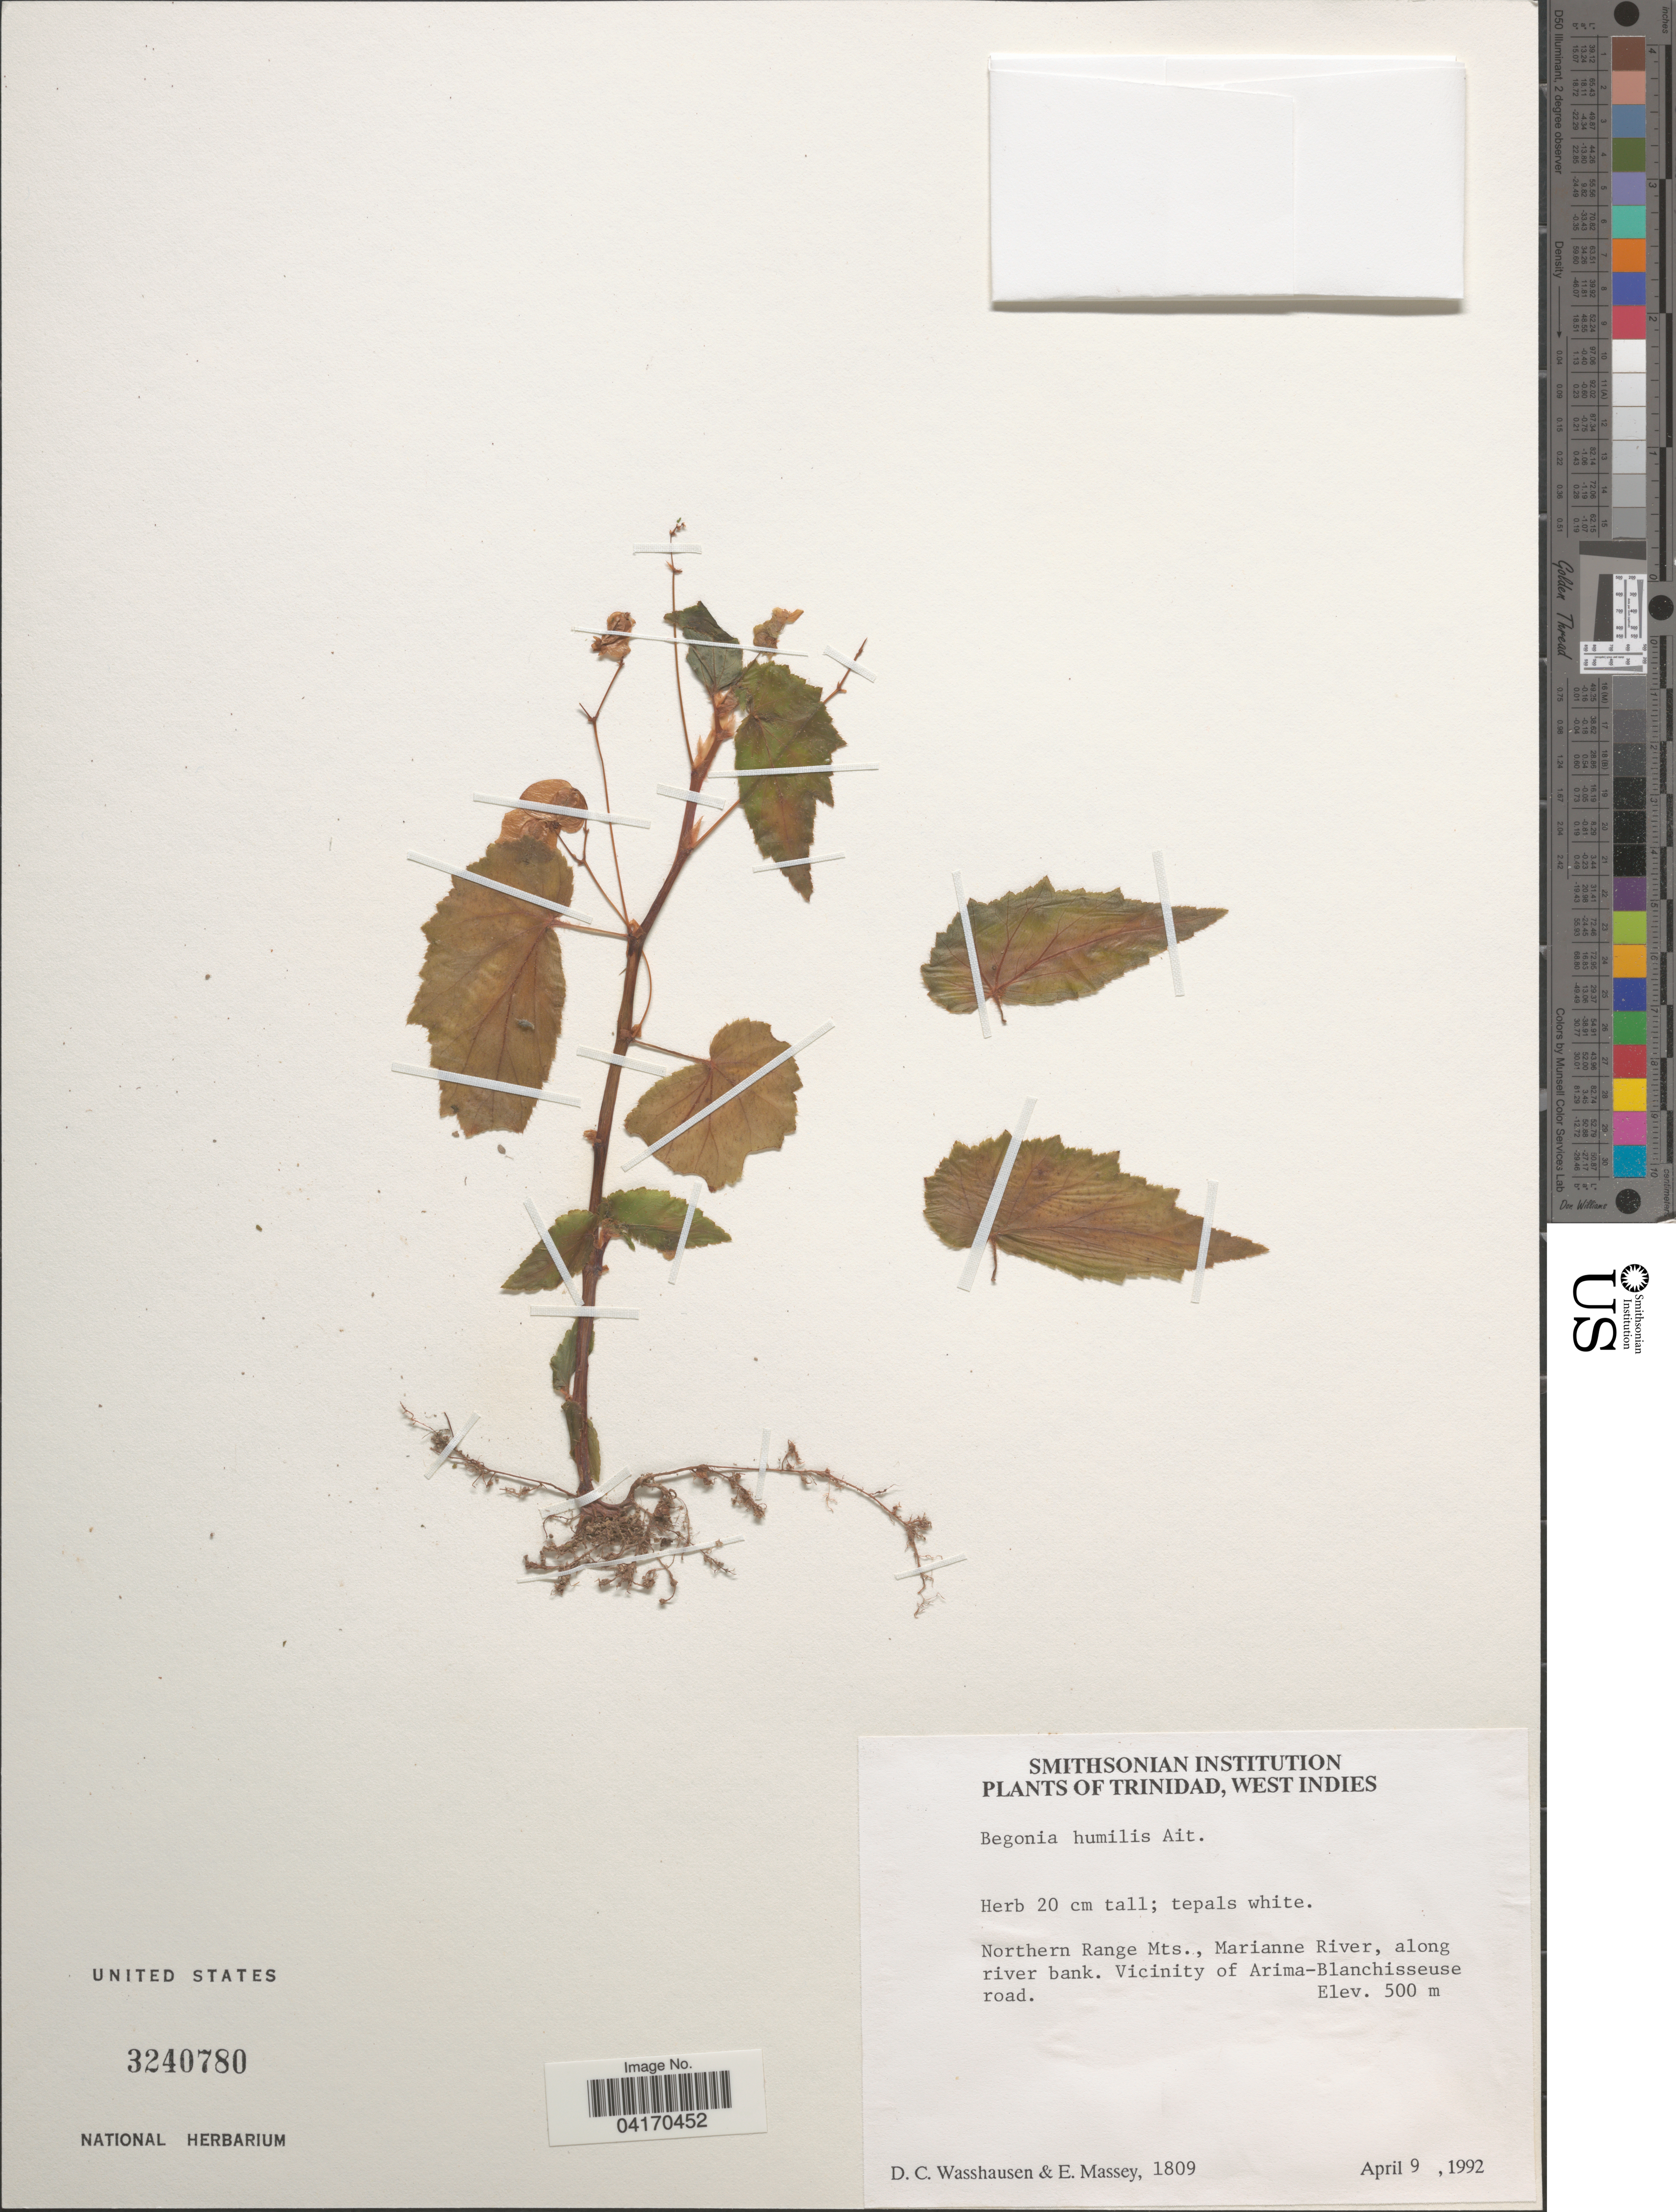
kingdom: Plantae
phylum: Tracheophyta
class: Magnoliopsida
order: Cucurbitales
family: Begoniaceae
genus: Begonia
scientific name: Begonia humilis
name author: Aiton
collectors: D. C. Wasshausen & E. Massey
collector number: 1809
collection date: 1992-04-09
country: Trinidad and Tobago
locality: Trinidad. Northern Range Mts., Marianne River, along river bank. Vicinity of Arima-Blanchisseuse road.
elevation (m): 500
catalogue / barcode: US 3240780